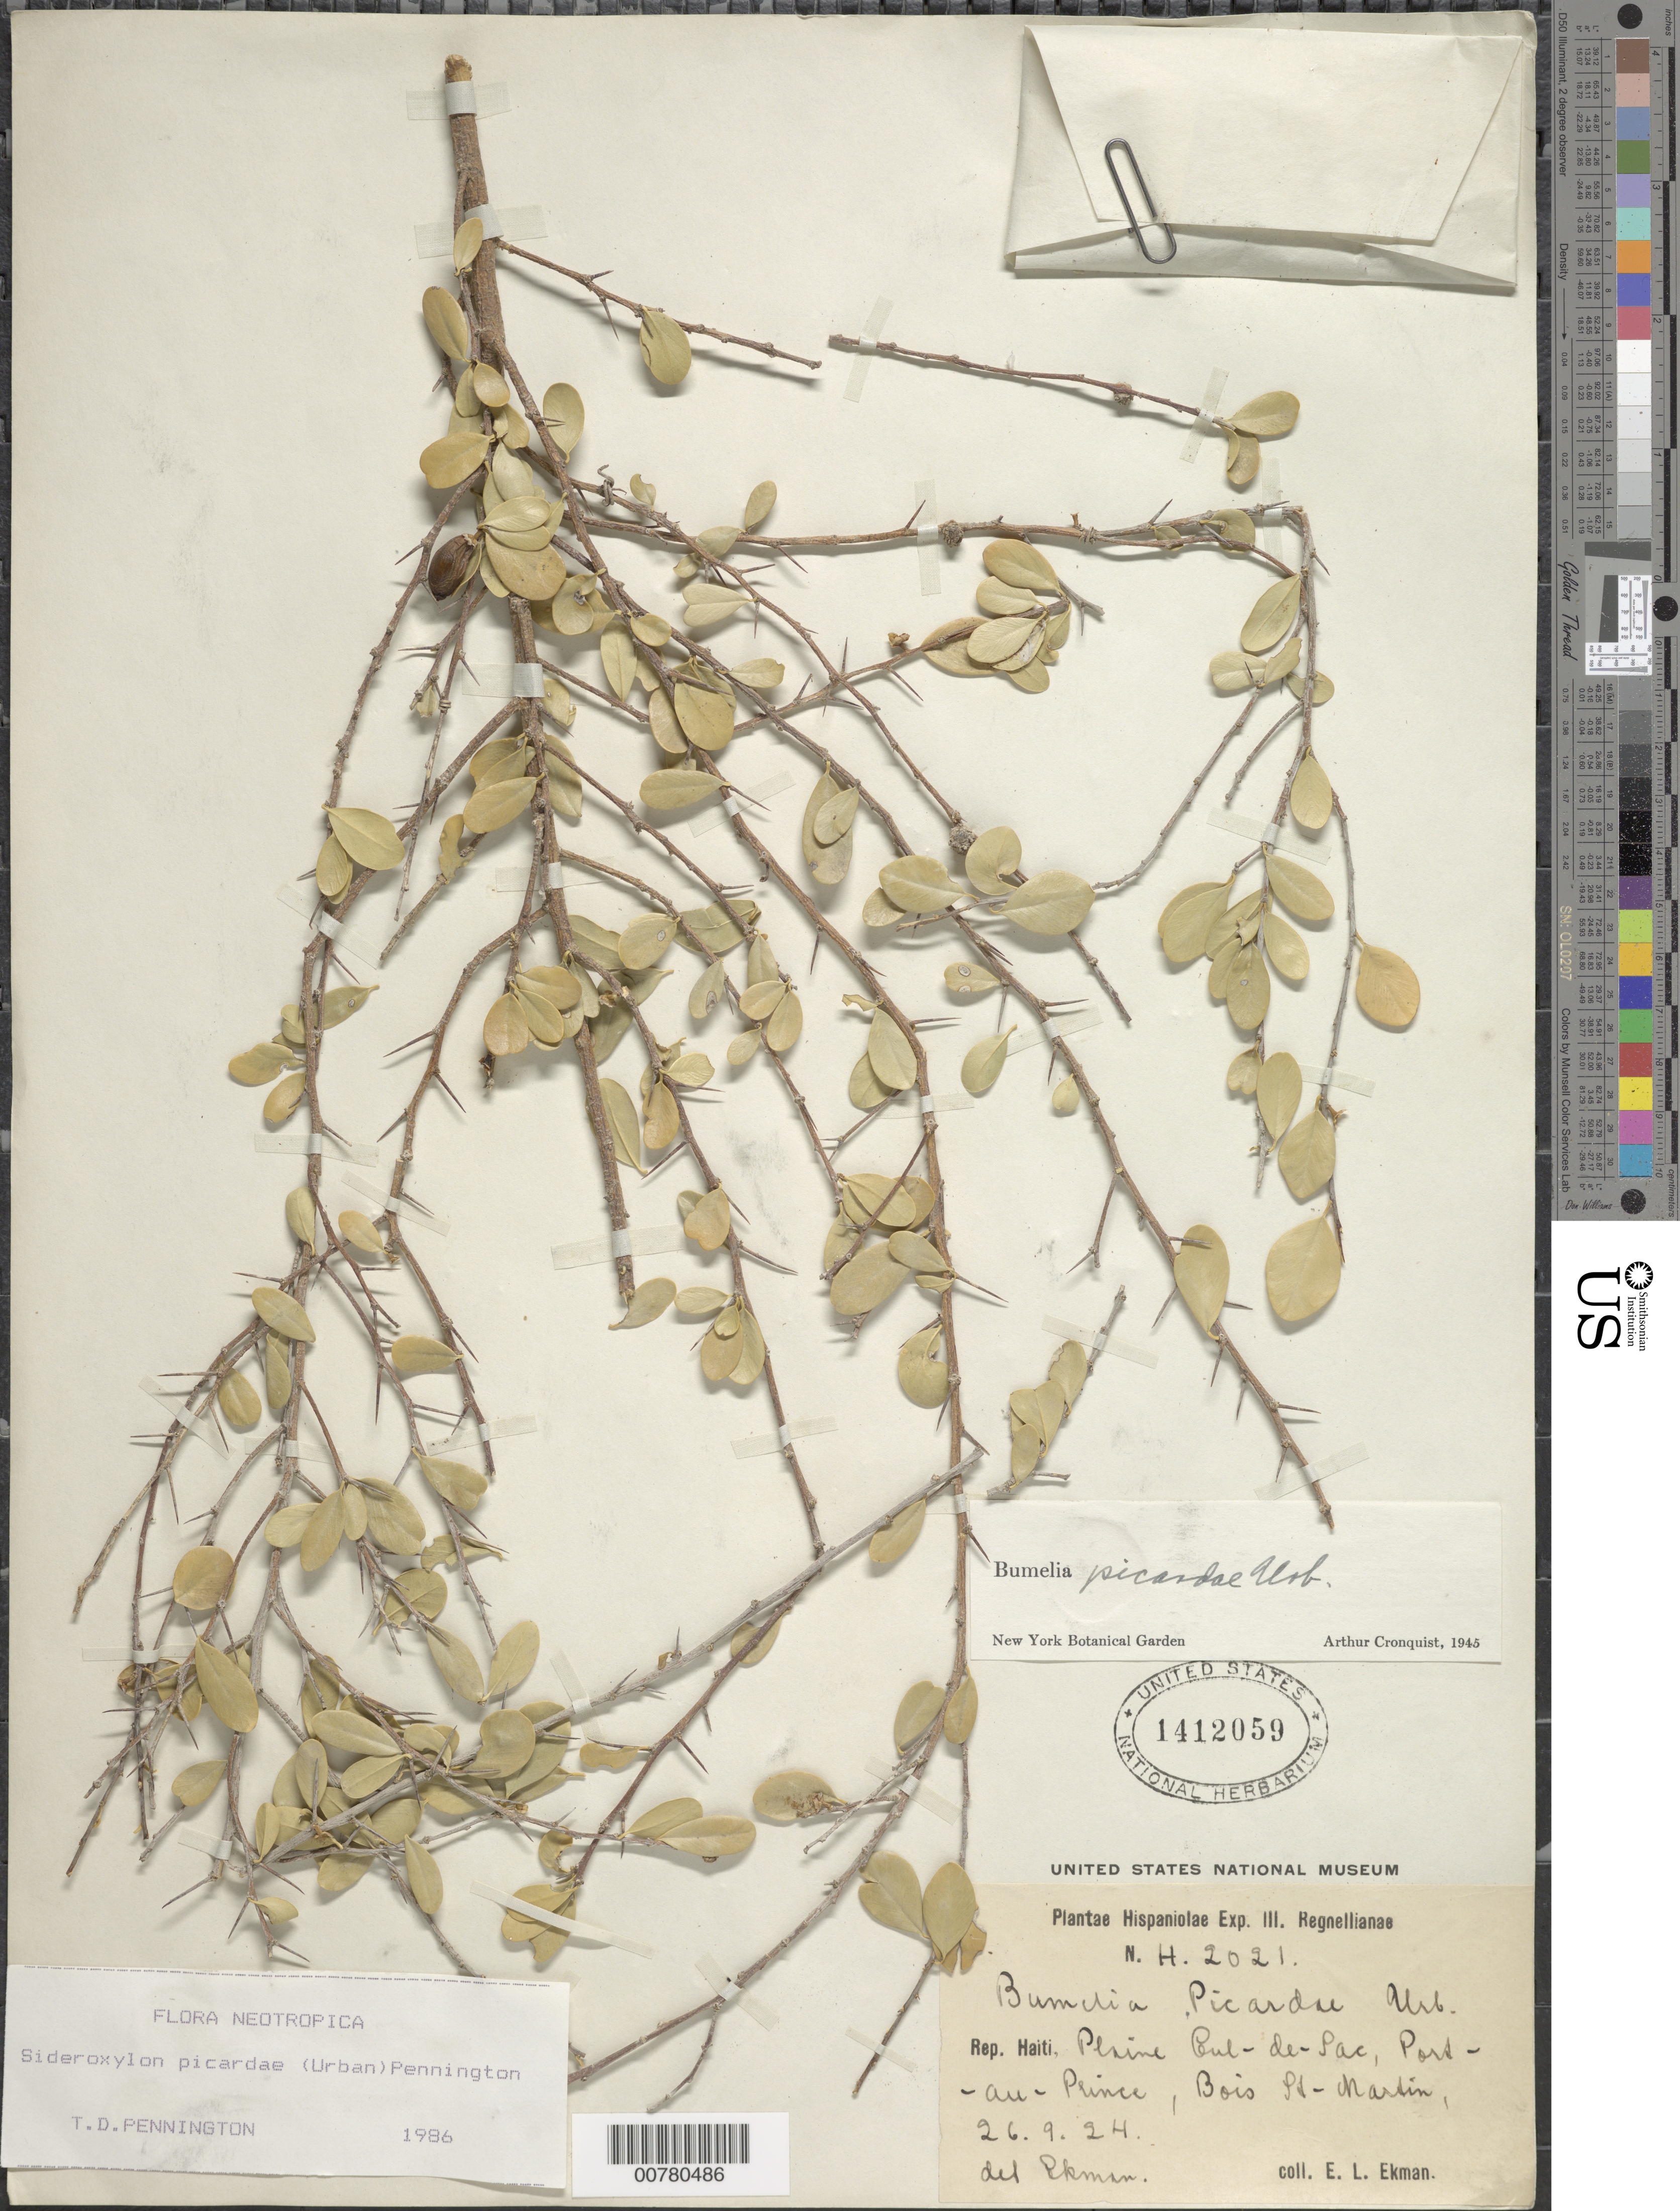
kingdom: Plantae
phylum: Tracheophyta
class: Magnoliopsida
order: Ericales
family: Sapotaceae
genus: Sideroxylon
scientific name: Sideroxylon picardae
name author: (Urb.) T.D. Penn.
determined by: Pennington, T. D., (K)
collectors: E. L. Ekman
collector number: H 2021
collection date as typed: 26 Sep 1924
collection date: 1924-09-26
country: Haiti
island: Hispaniola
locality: Plaine Cul-de-Sac, Port-au-Prince, Bois St. Martin.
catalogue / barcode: US 1412059